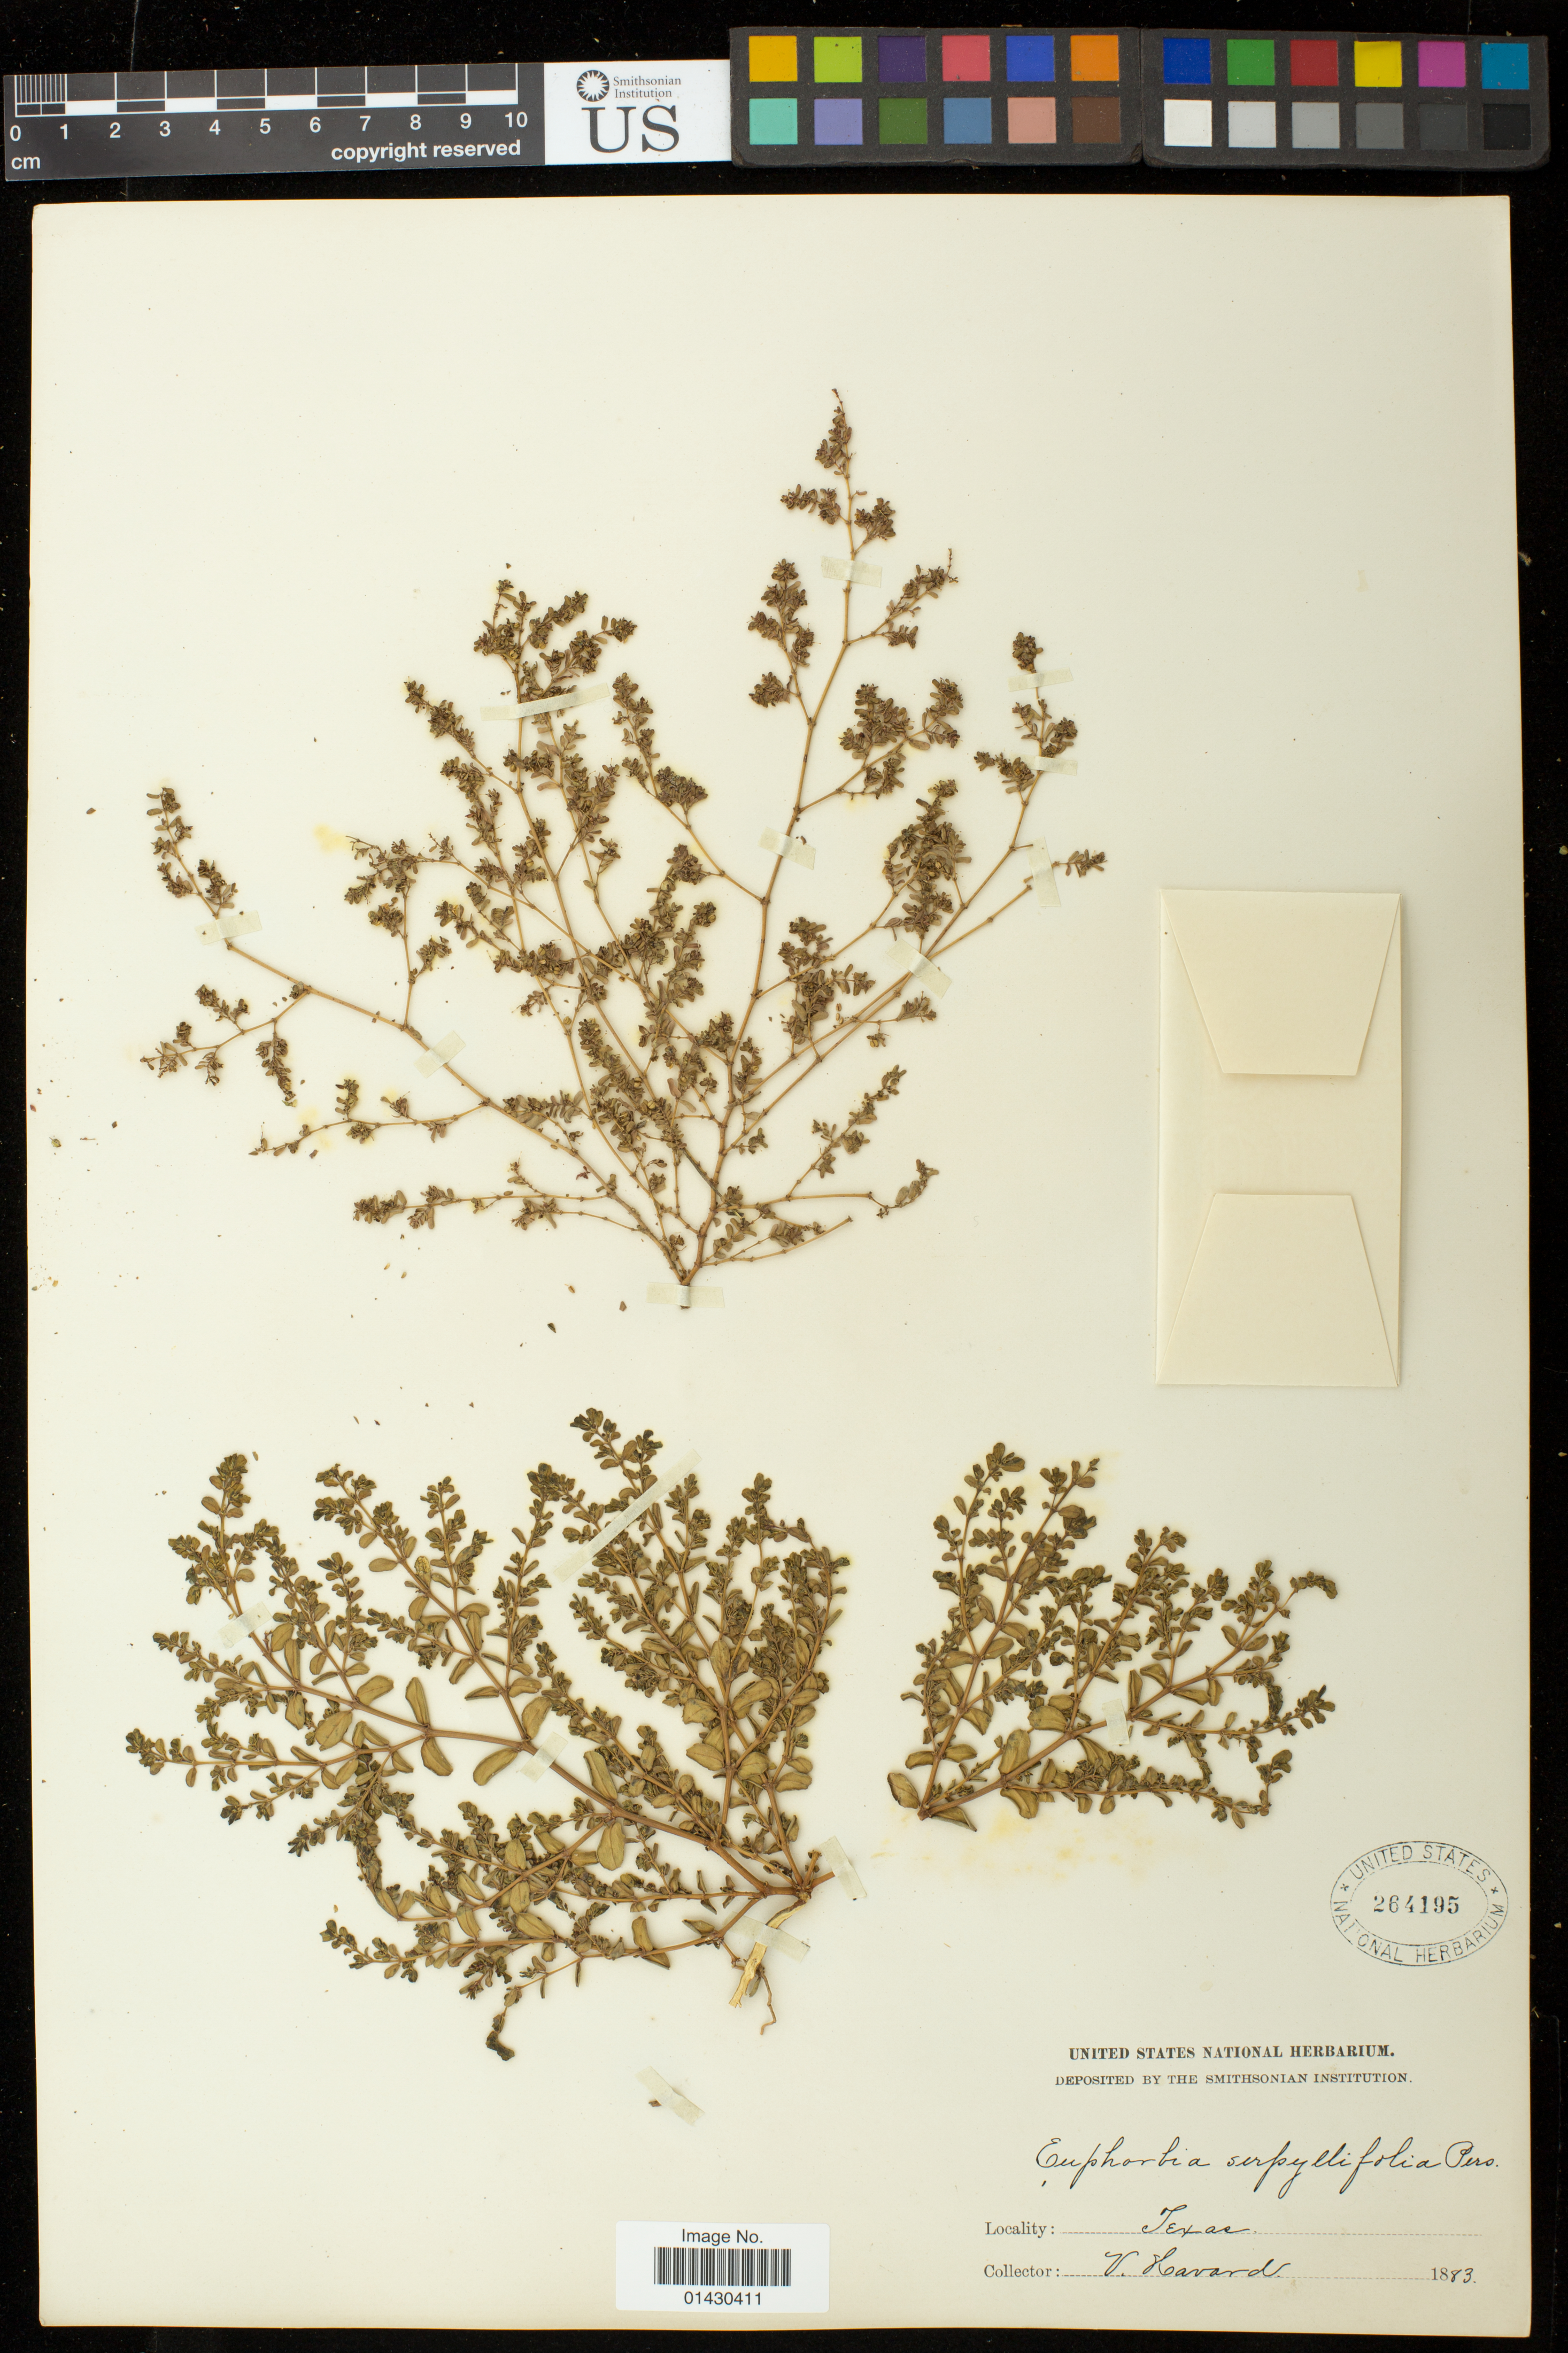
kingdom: Plantae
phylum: Tracheophyta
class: Magnoliopsida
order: Malpighiales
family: Euphorbiaceae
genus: Euphorbia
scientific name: Euphorbia serpillifolia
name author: Pers.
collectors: V. Havard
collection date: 1883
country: United States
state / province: Texas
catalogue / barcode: US 264195